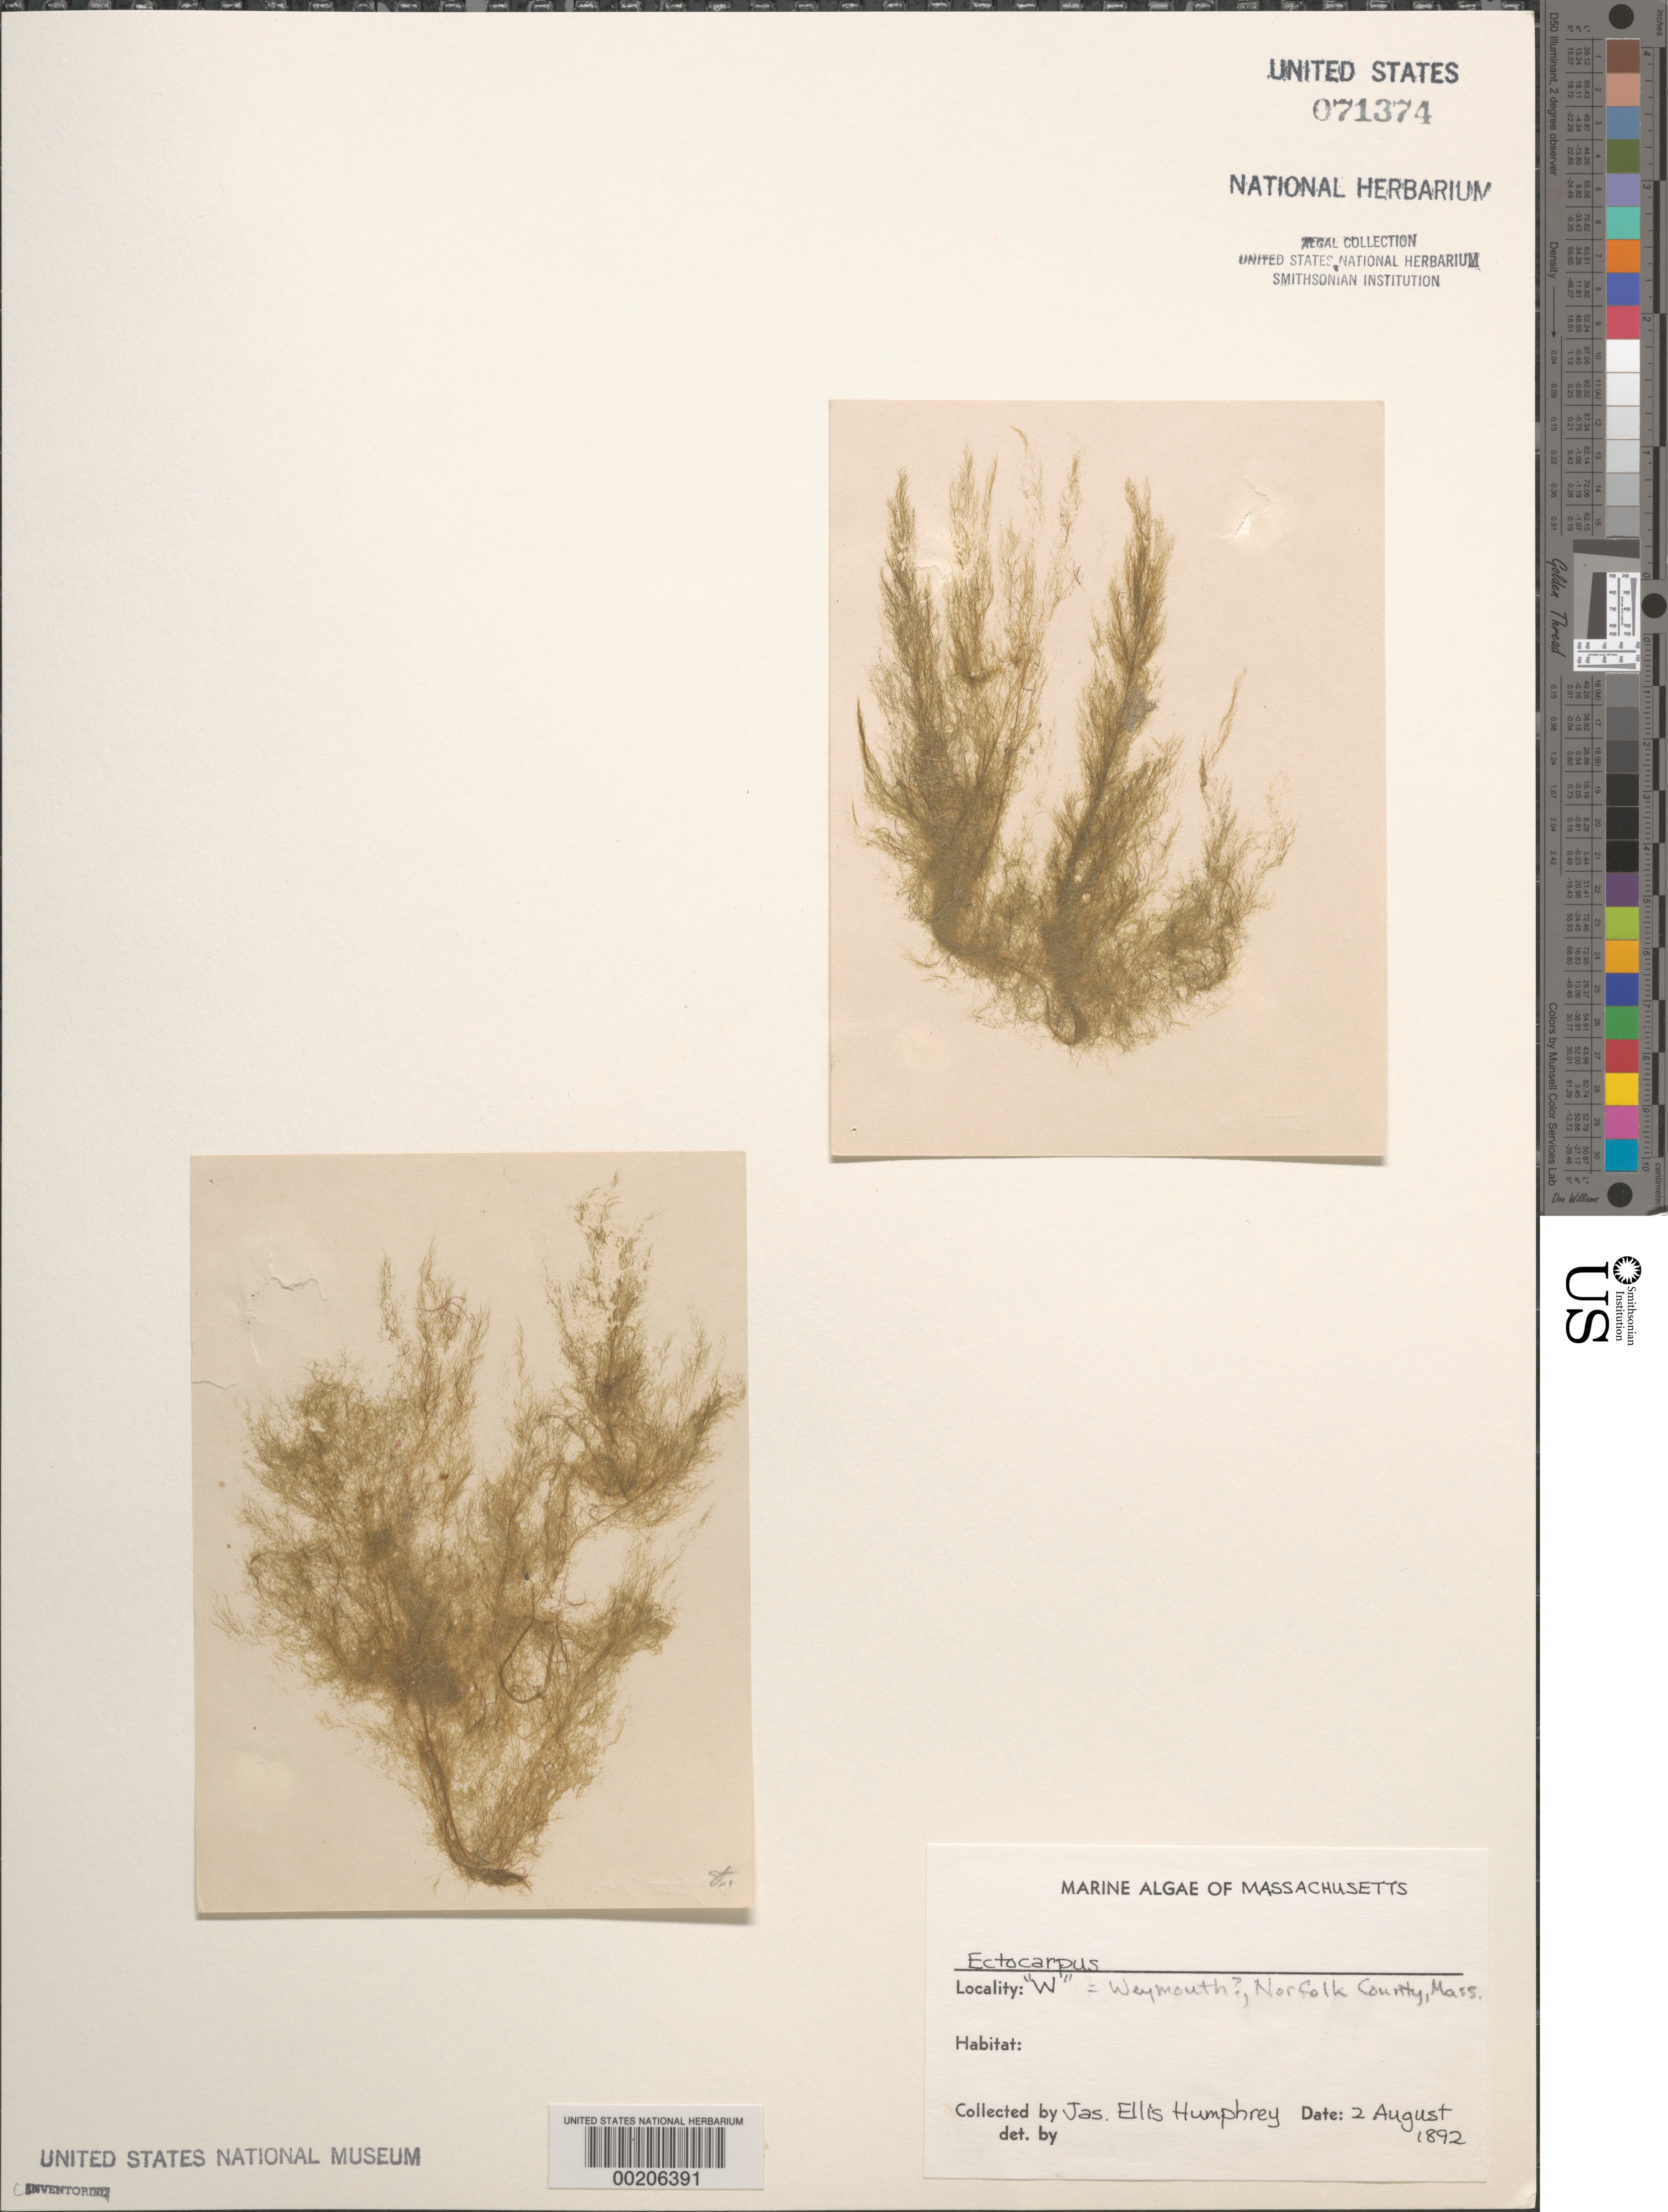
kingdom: Chromista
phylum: Ochrophyta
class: Phaeophyceae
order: Ectocarpales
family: Ectocarpaceae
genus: Ectocarpus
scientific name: Ectocarpus sp.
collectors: J. Humphrey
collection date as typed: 02 Aug 1892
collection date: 1892-08-02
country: United States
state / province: Massachusetts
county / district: Norfolk County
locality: Weymouth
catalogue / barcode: US 71374